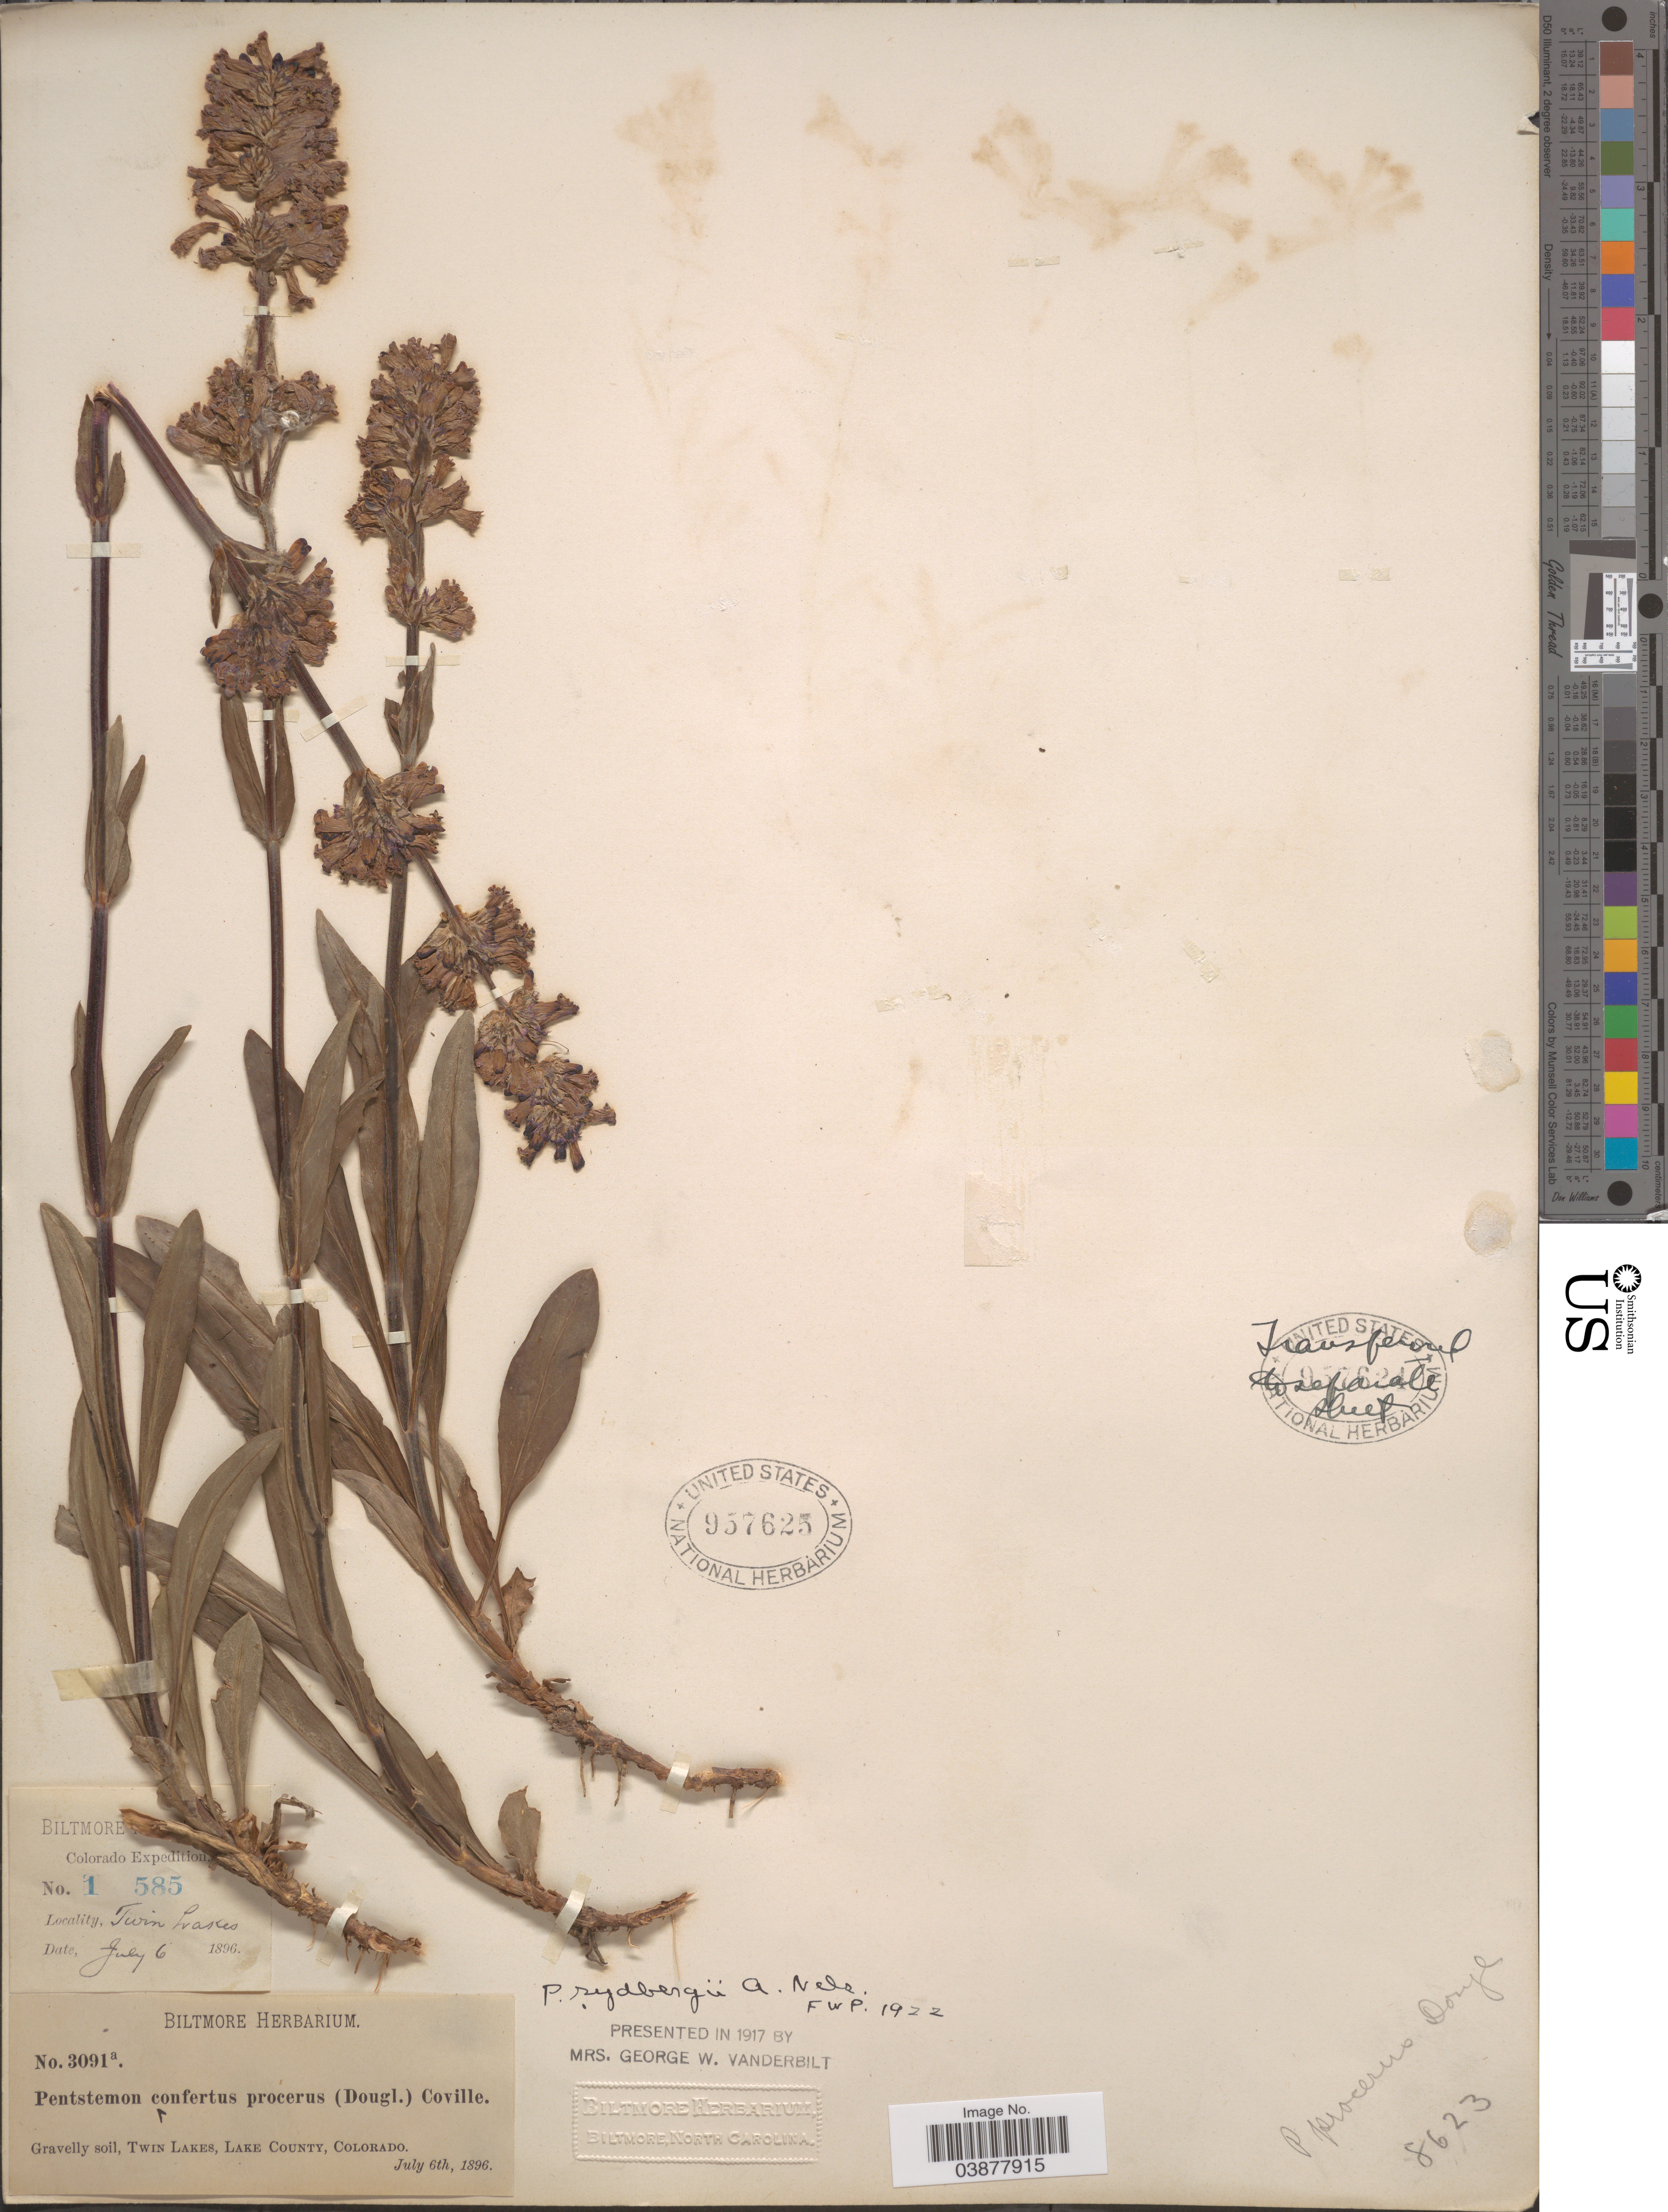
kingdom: Plantae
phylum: Tracheophyta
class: Magnoliopsida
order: Lamiales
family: Plantaginaceae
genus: Penstemon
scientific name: Penstemon rydbergii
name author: A. Nelson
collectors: ex herb. Biltmore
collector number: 3091a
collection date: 1896-07-06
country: United States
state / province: Colorado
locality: Gravelly soil, Twin Lakes, Lake County.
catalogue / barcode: US 957625